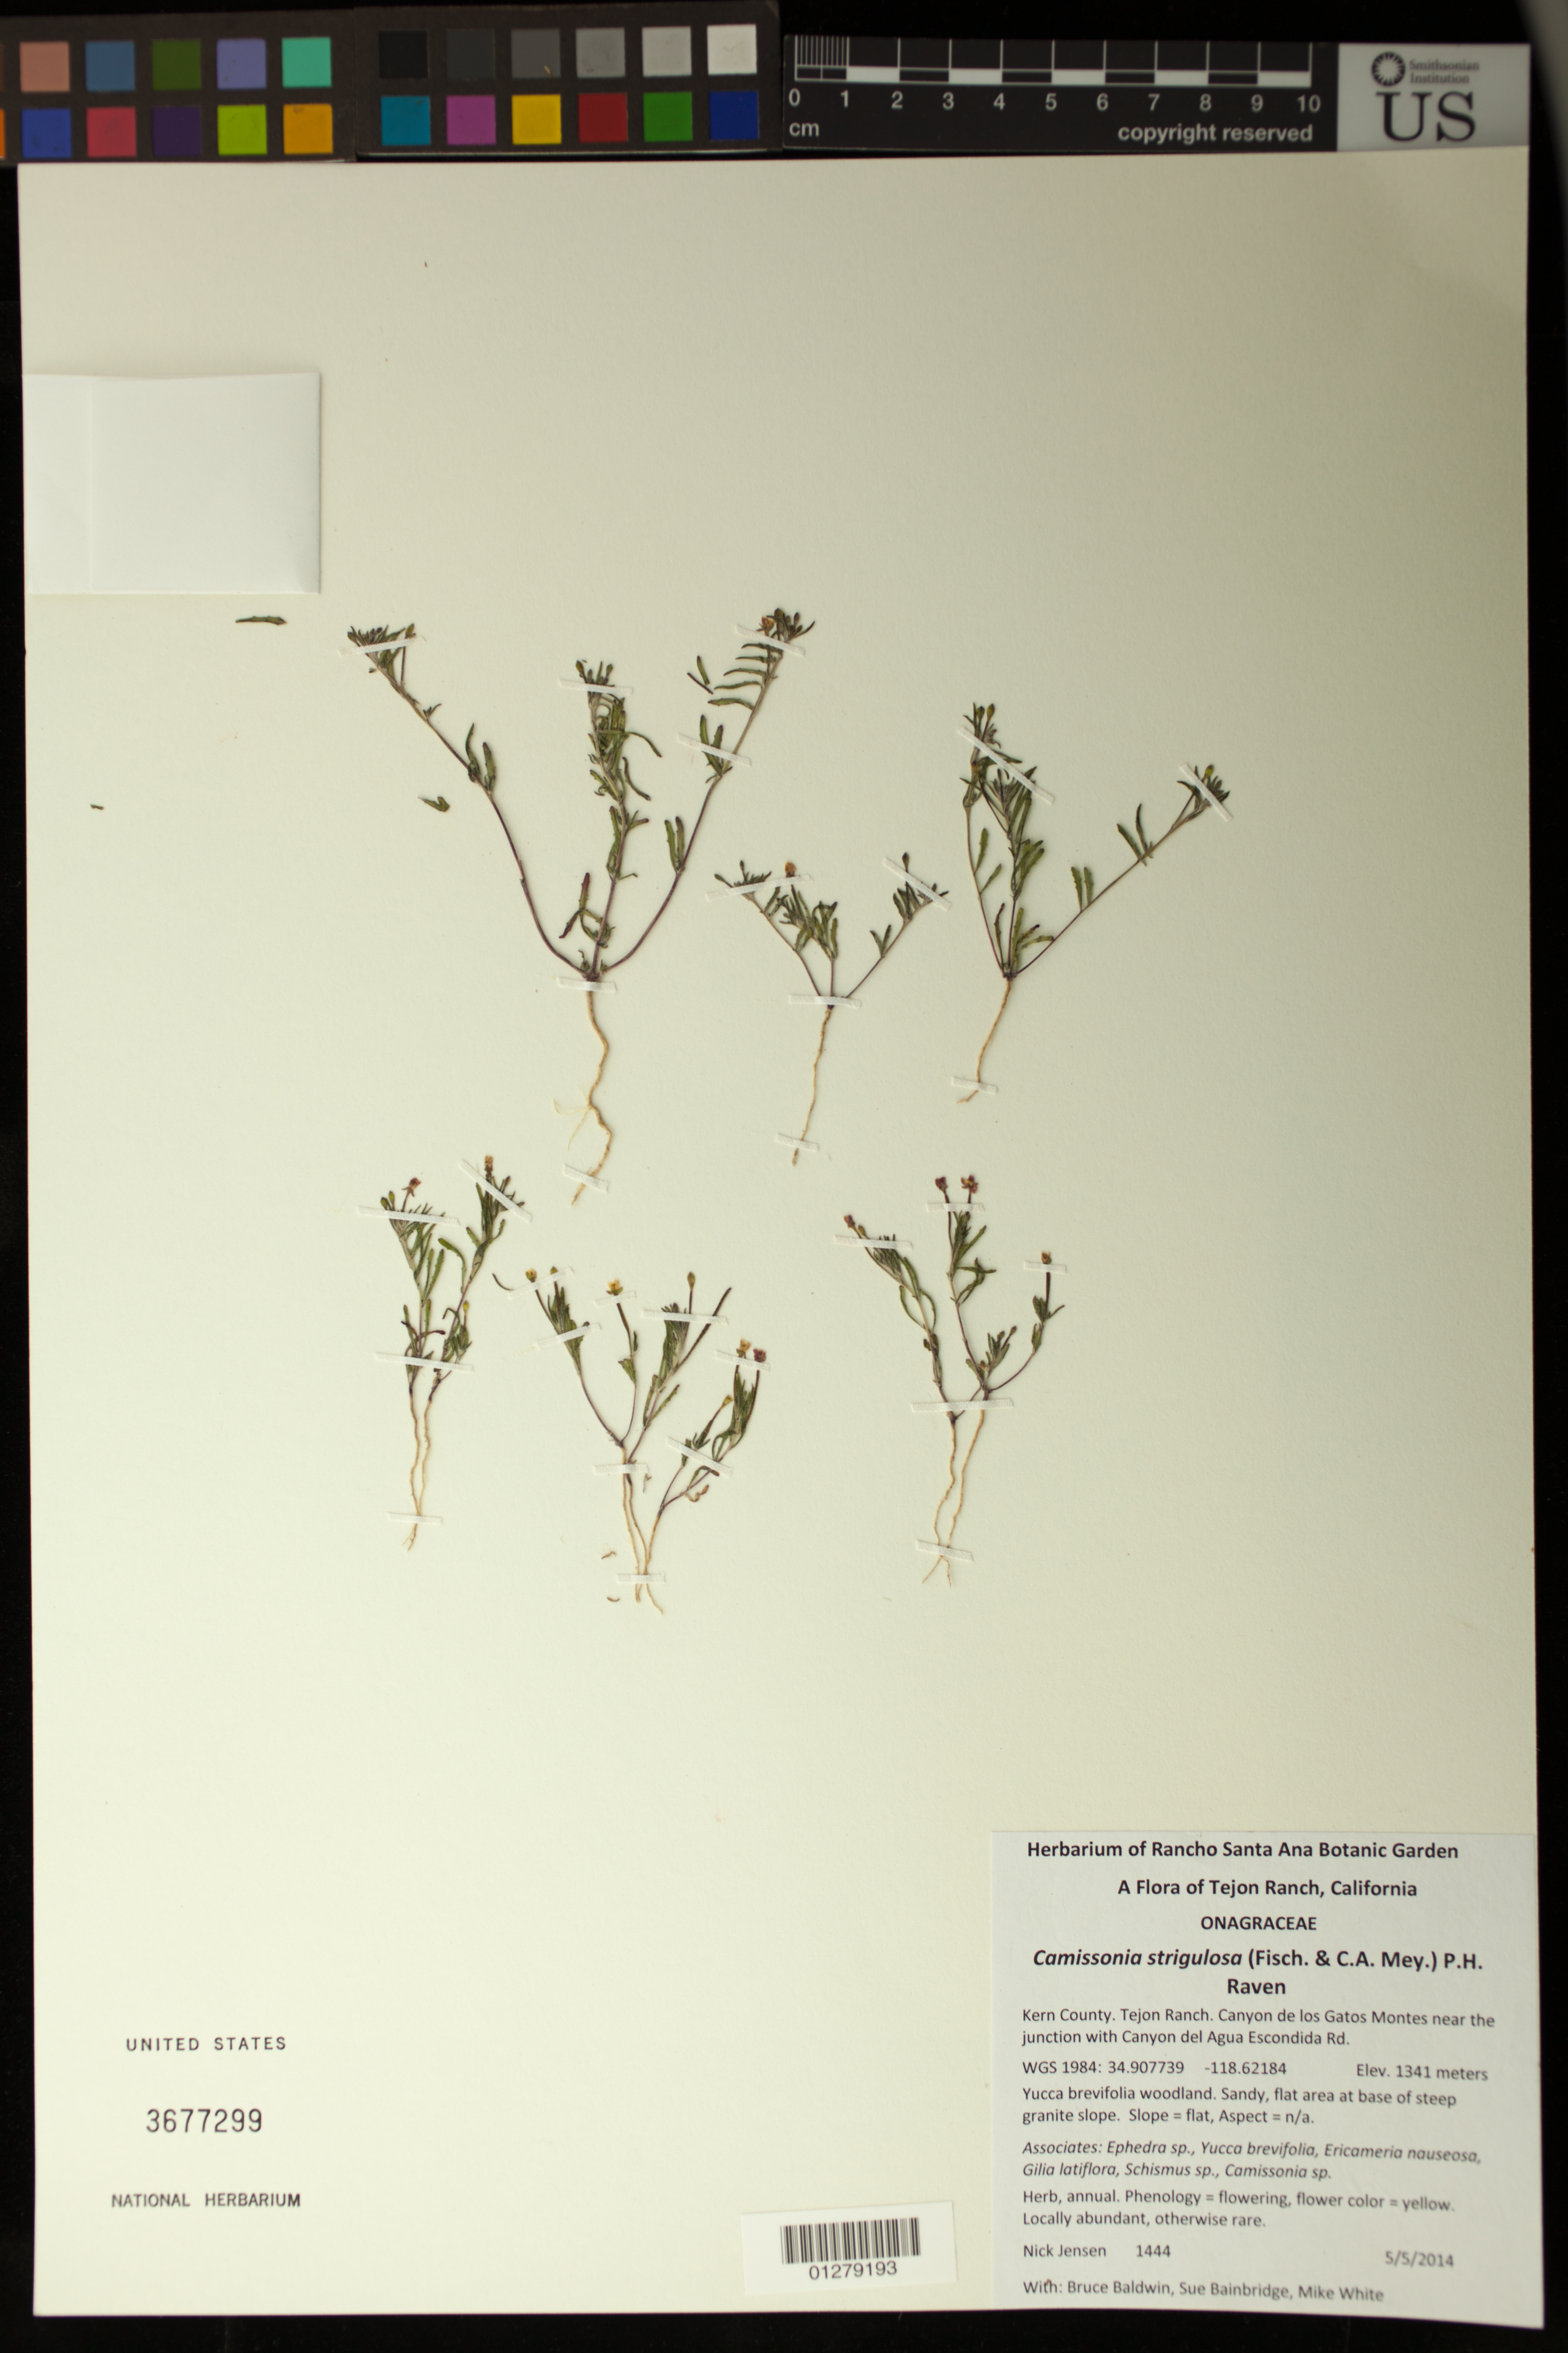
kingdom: Plantae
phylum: Tracheophyta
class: Magnoliopsida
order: Myrtales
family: Onagraceae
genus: Camissonia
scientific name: Camissonia strigulosa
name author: (Fisch. & C.A. Mey.) P.H. Raven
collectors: N. Jensen, B. Baldwin, S. Bainbridge & M. White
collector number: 1444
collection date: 2014-05-05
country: United States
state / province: California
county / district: Kern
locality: Tejon Ranch, Canyon de los Gatos Montes near the junction with Canyon del Agua Escondida Rd.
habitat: Yucca brevifolia woodland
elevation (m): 1341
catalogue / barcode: US 3677299